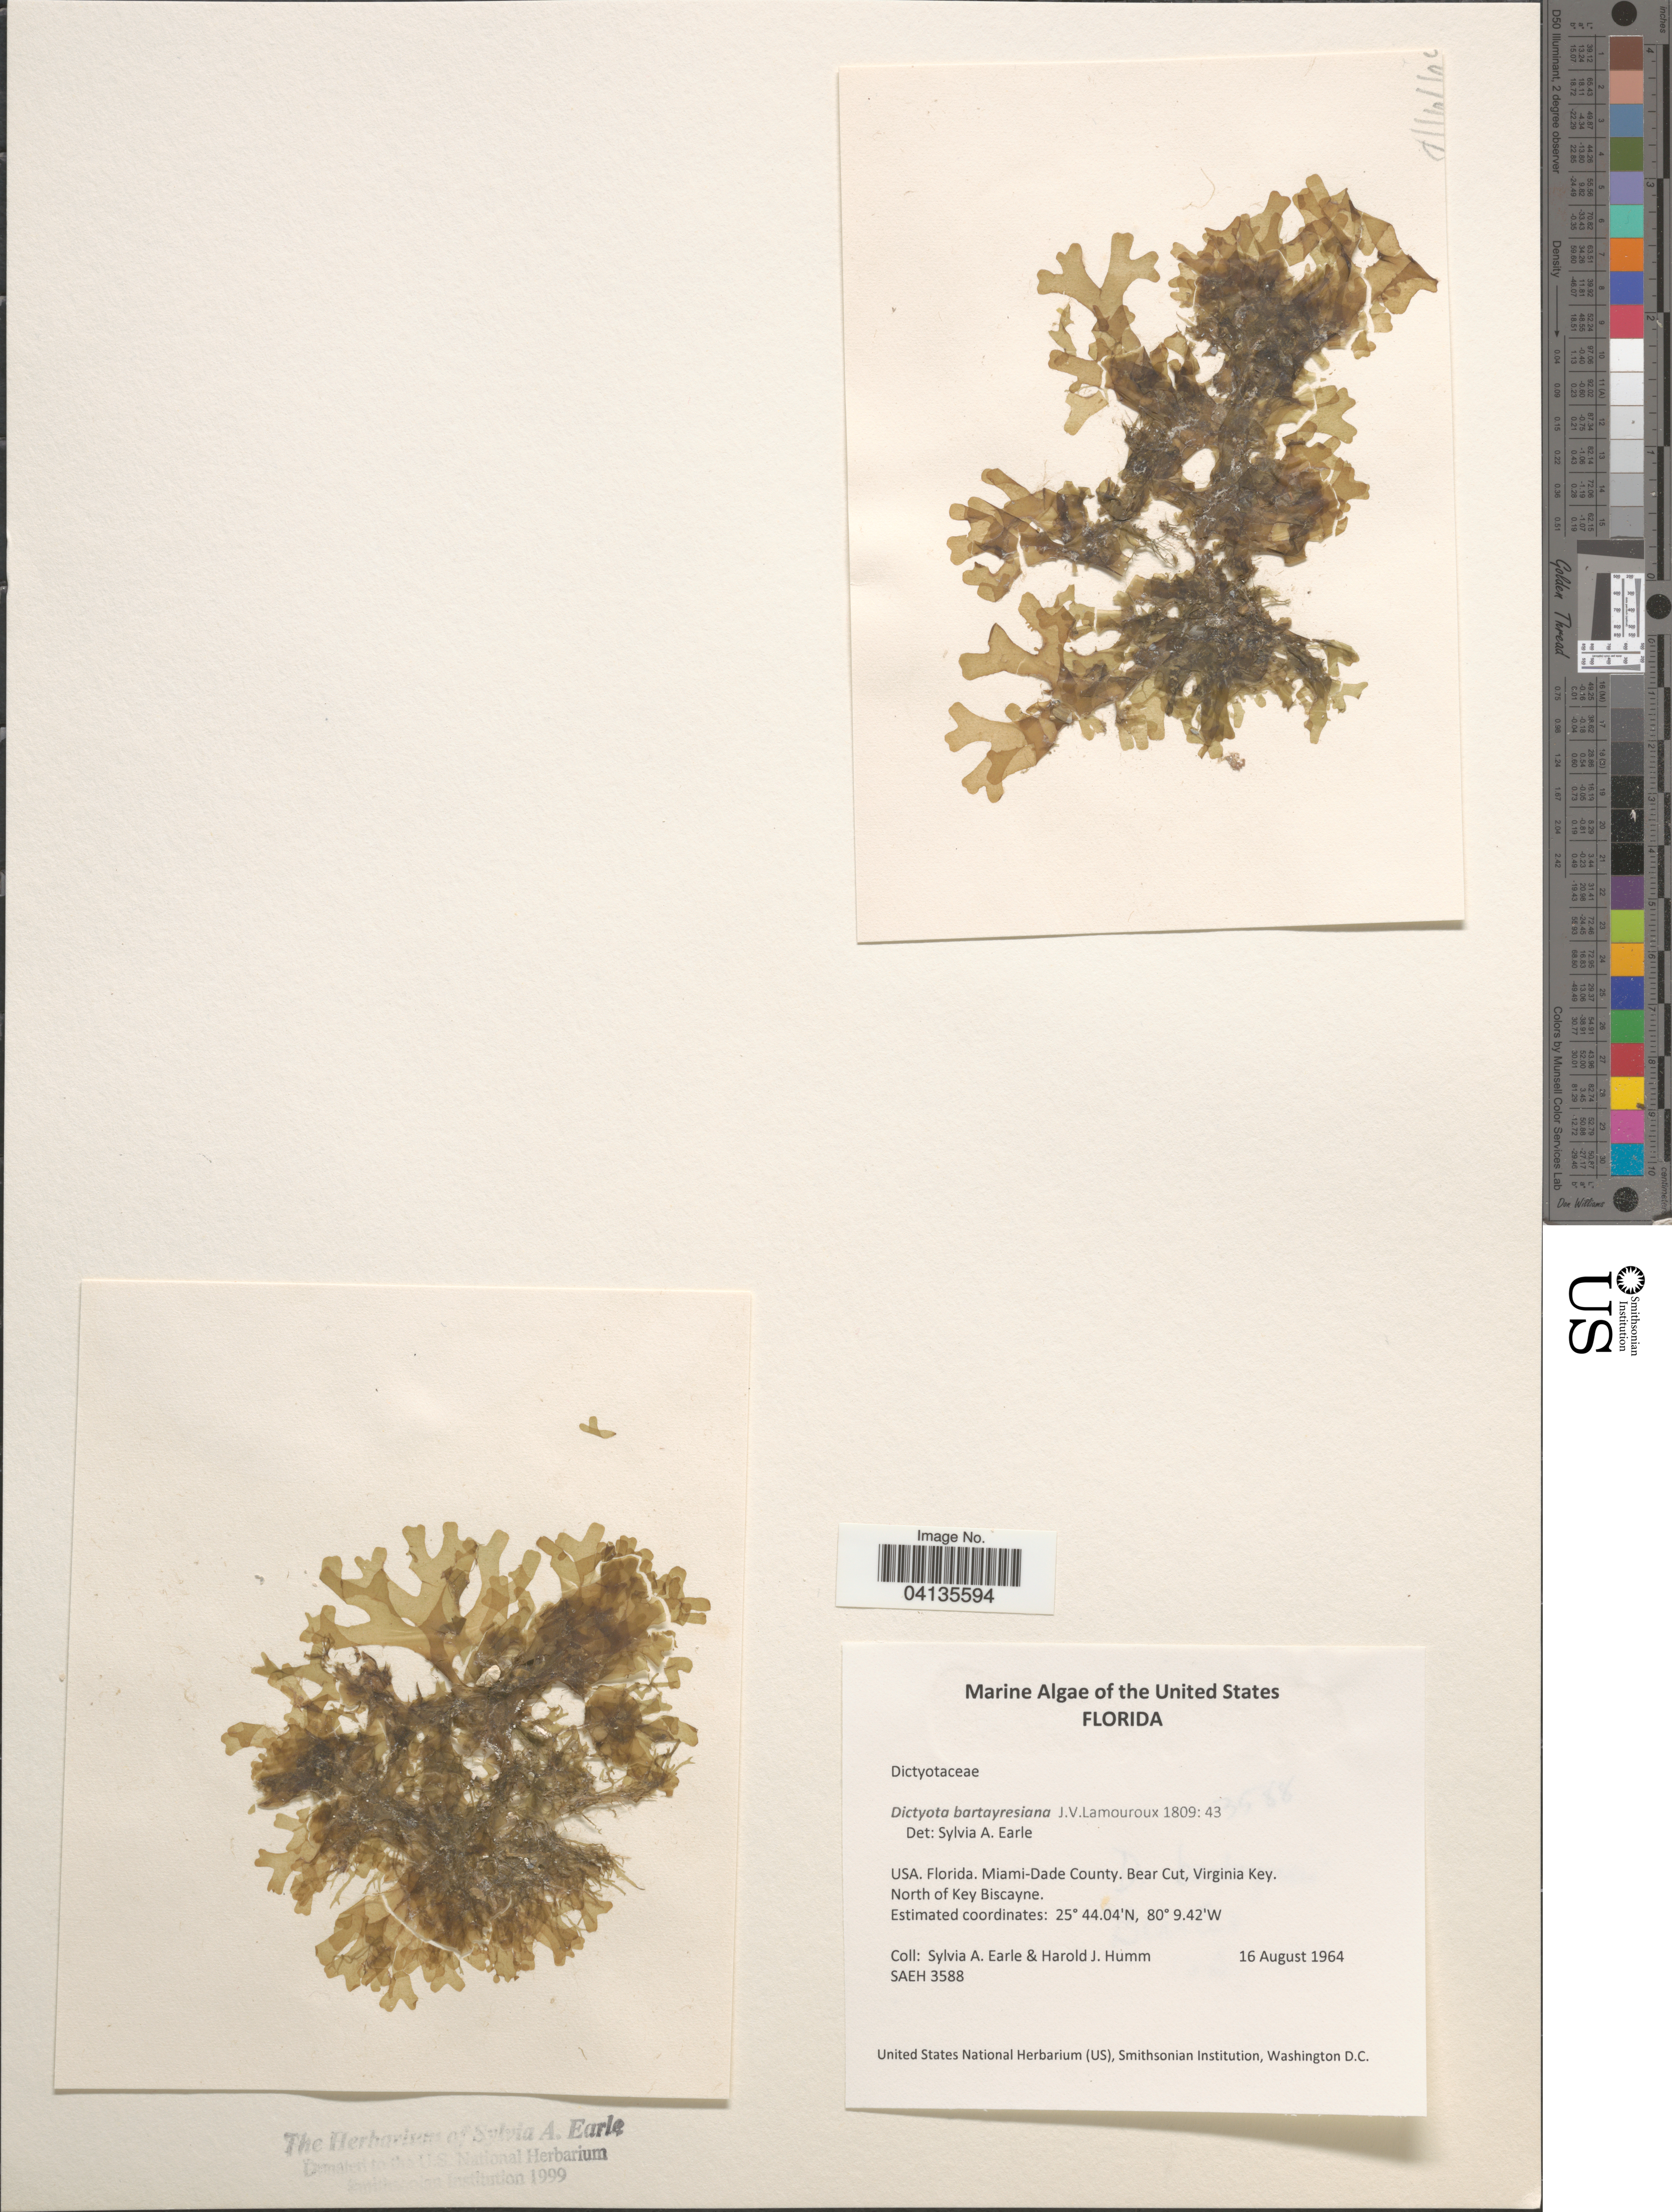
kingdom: Chromista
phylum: Ochrophyta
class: Phaeophyceae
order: Dictyotales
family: Dictyotaceae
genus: Dictyota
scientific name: Dictyota bartayresiana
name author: J.V.Lamouroux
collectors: S. A. Earle & H. J. Humm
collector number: SAEH3588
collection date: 1964-08-16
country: United States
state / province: Florida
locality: Miami-Dade County. Bear Cut, Virginia Key. North of Key Biscayne.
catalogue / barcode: US 238613